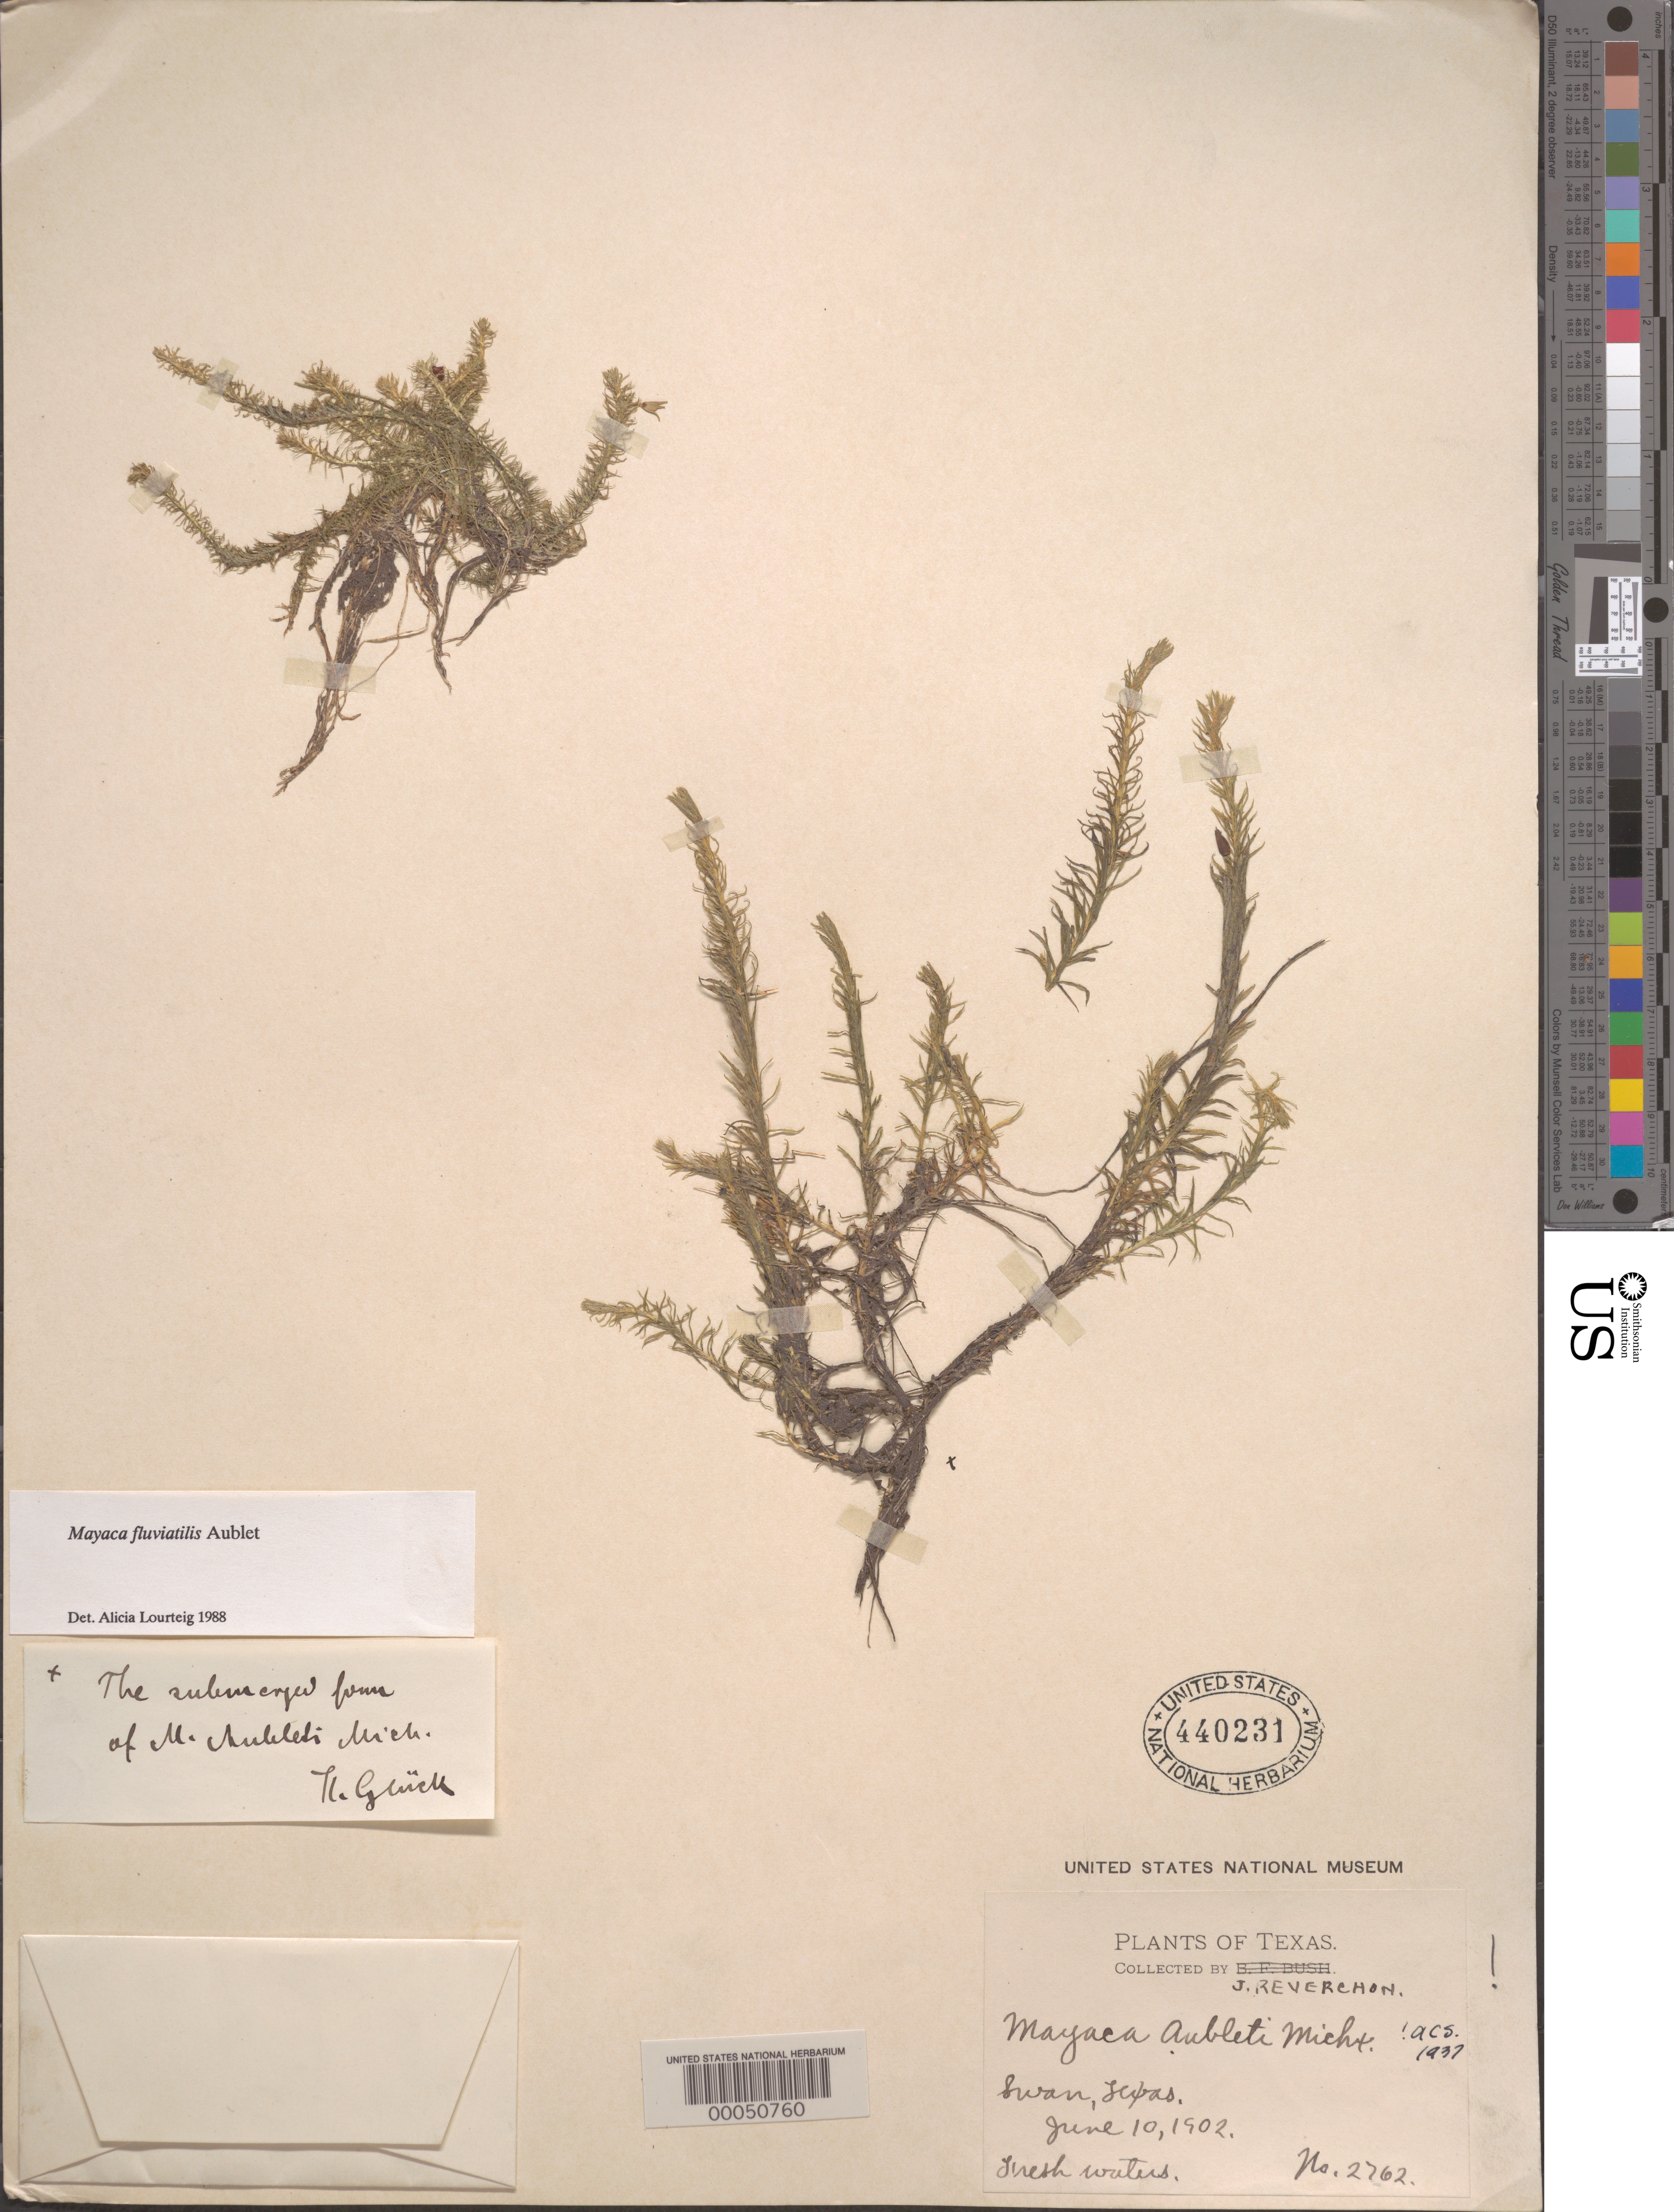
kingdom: Plantae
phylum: Tracheophyta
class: Liliopsida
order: Poales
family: Mayacaceae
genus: Mayaca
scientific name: Mayaca fluviatilis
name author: Aubl.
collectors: J. Reverchon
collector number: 2762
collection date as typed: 10 Jun 1902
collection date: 1902-06-10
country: United States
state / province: Texas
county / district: Smith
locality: Swan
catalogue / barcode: US 440231